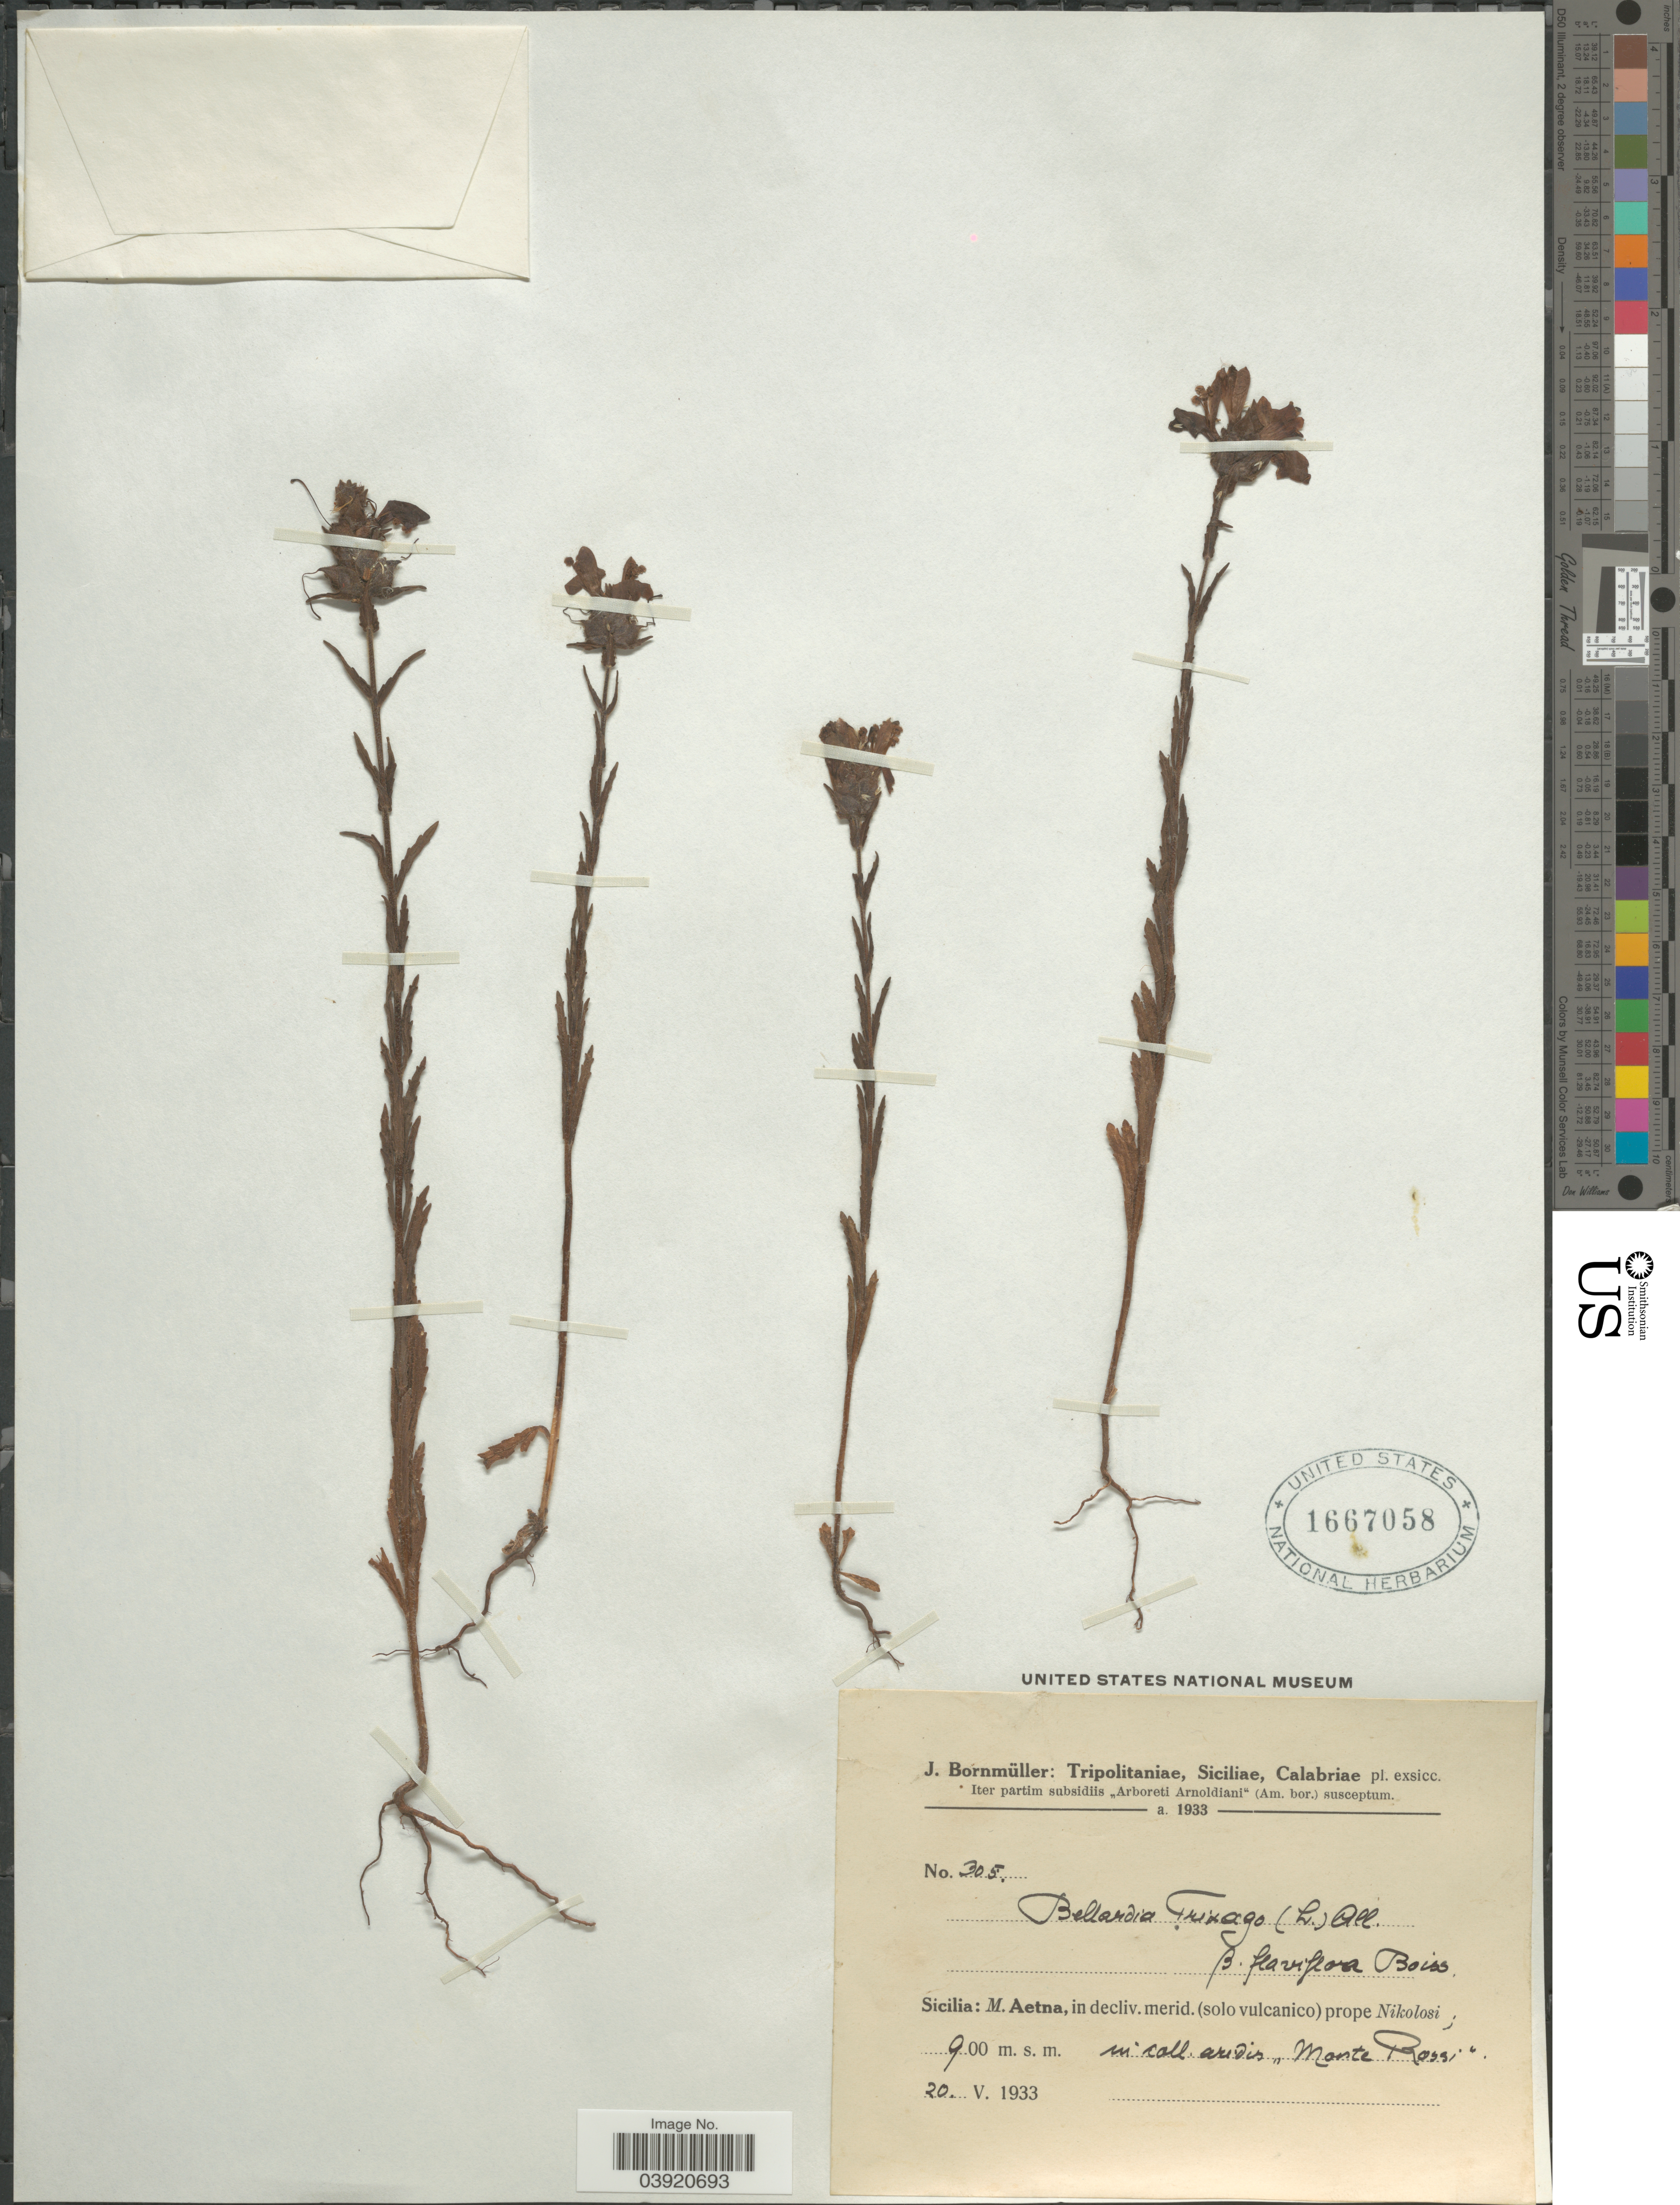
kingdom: Plantae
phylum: Tracheophyta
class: Magnoliopsida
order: Lamiales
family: Orobanchaceae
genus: Bellardia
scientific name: Bellardia trixago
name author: (L.) All.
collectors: J. Bornmüller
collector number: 305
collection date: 1933-05-20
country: Italy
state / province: Siciliana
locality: Sicilia: M. Aetna, in decliv. merid. (solo vulcanico) prope Nikolosi; "Monte Rossi".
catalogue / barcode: US 1667058